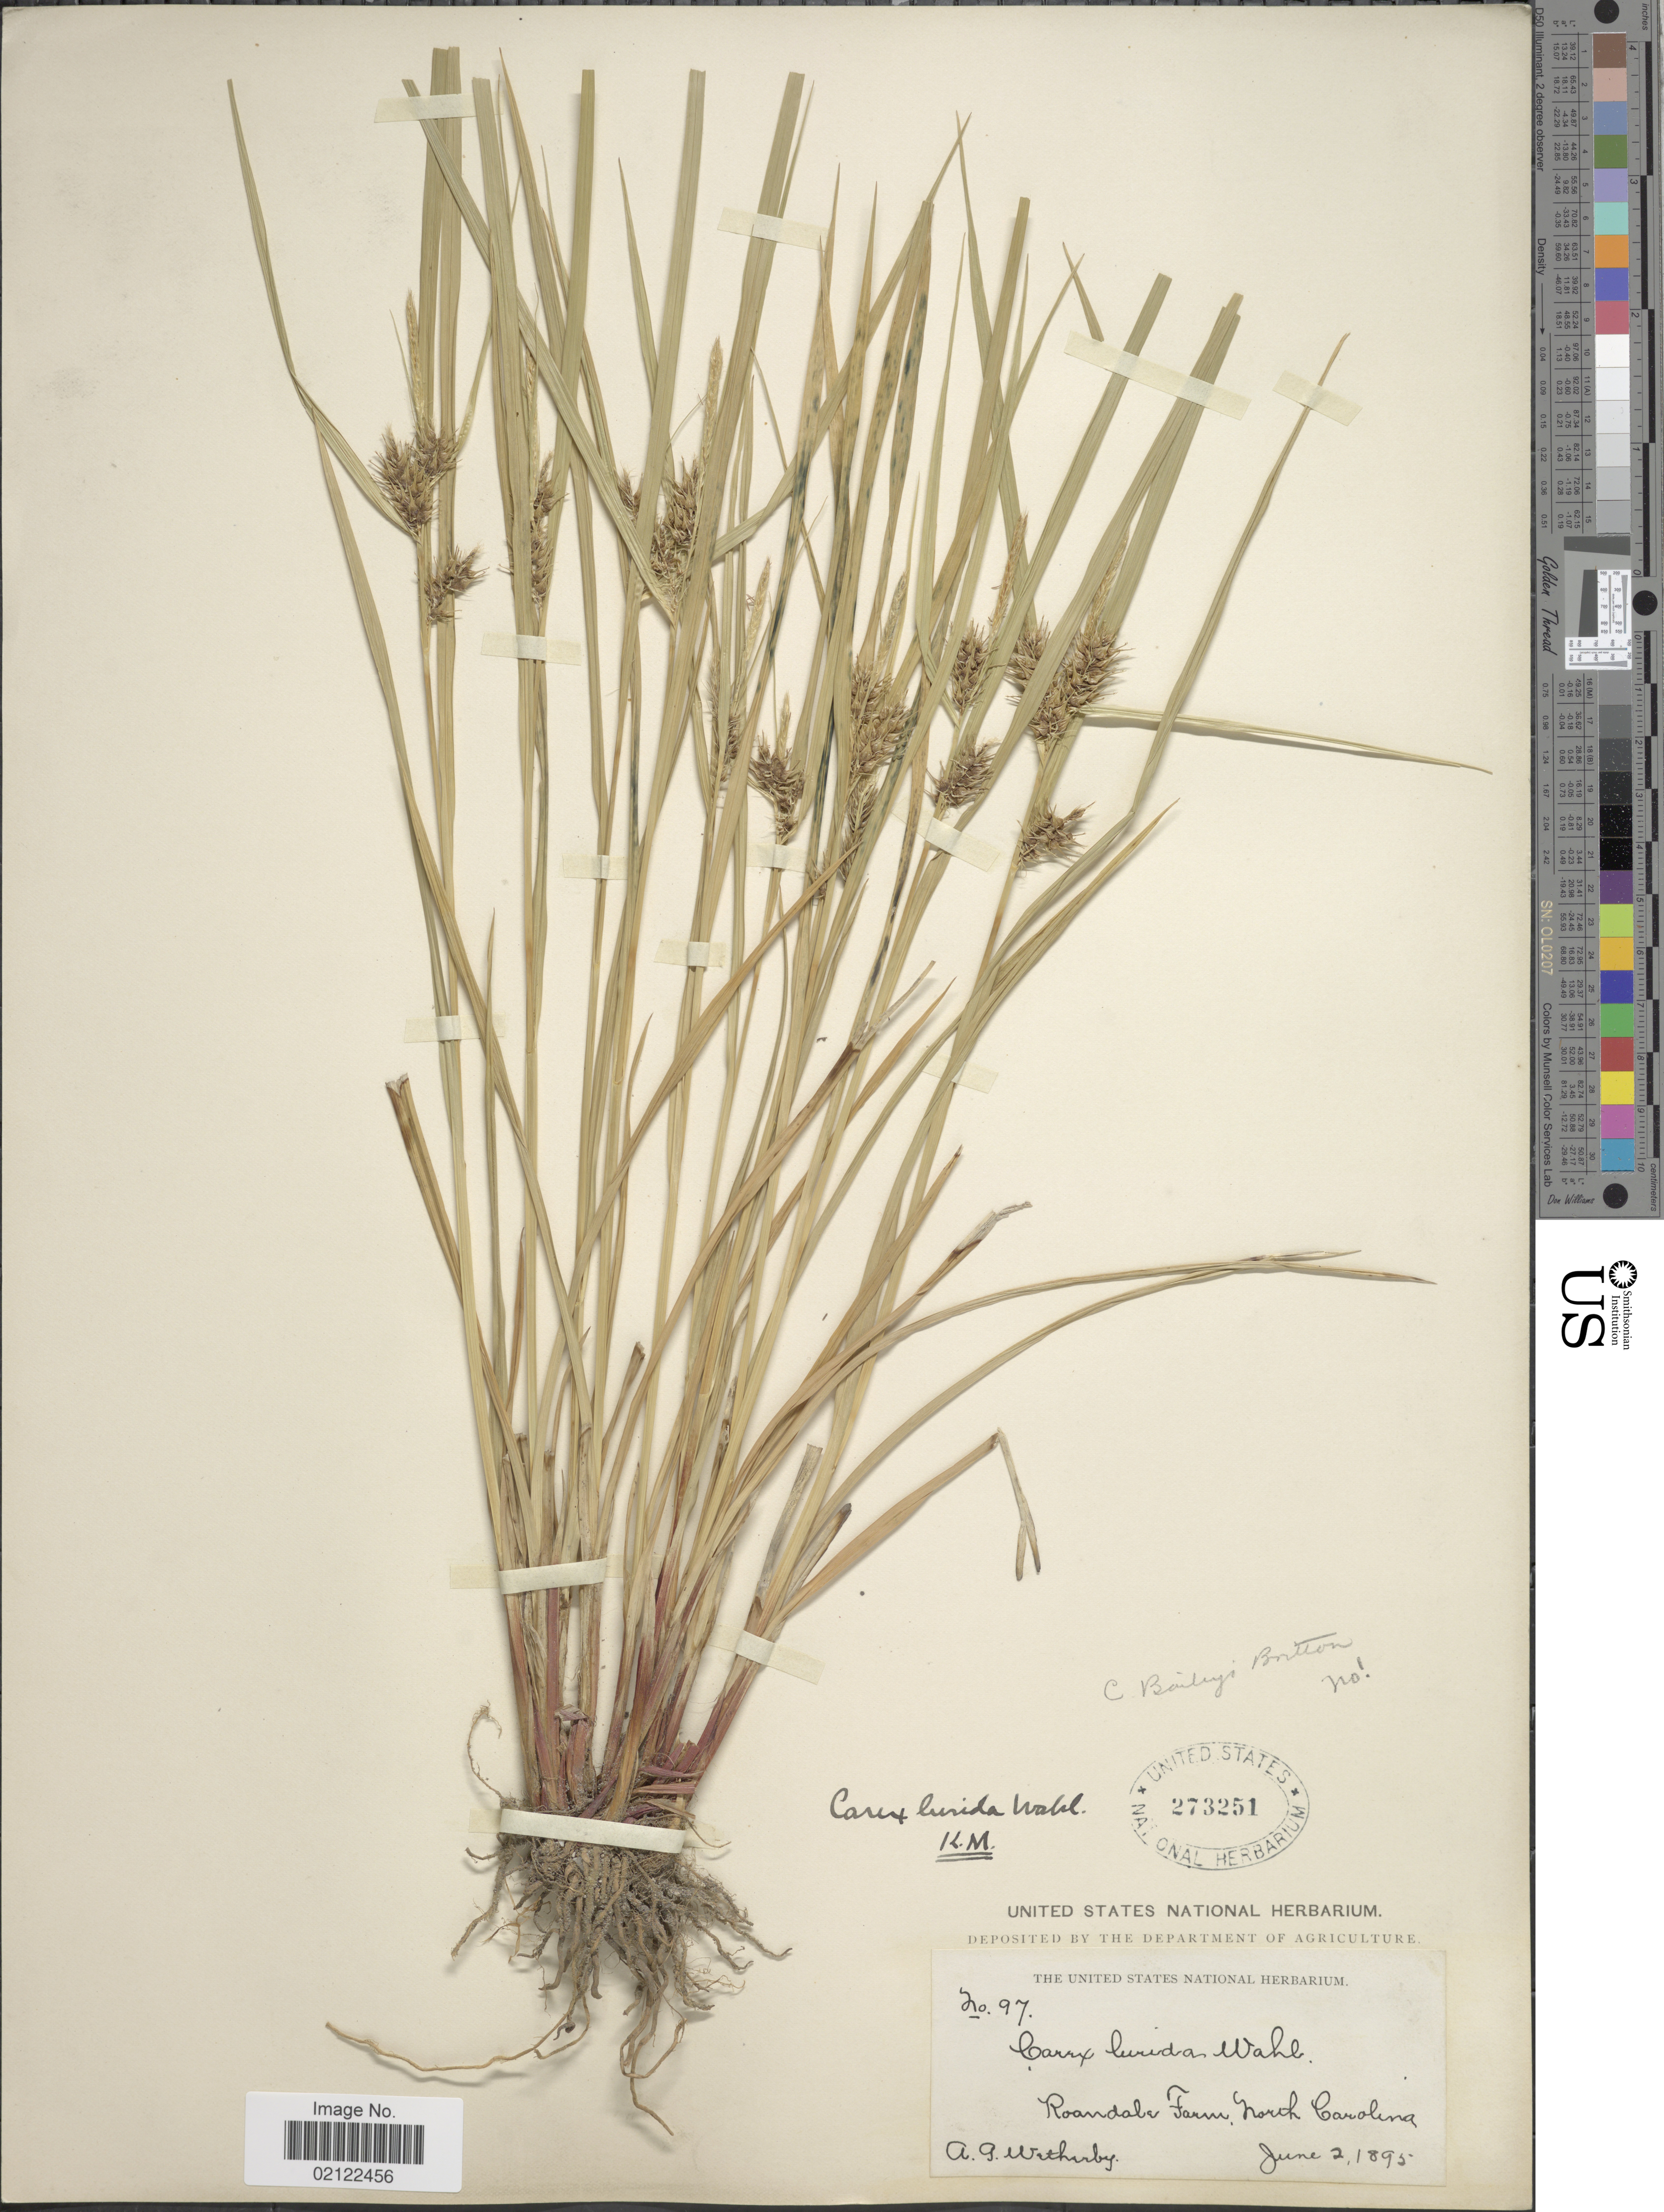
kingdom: Plantae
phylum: Tracheophyta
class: Liliopsida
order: Poales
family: Cyperaceae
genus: Carex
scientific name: Carex lurida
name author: Wahlenb.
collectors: A. Wetherby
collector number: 97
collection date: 1895-06-02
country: United States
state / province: North Carolina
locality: Roandale Farm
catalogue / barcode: US 273251